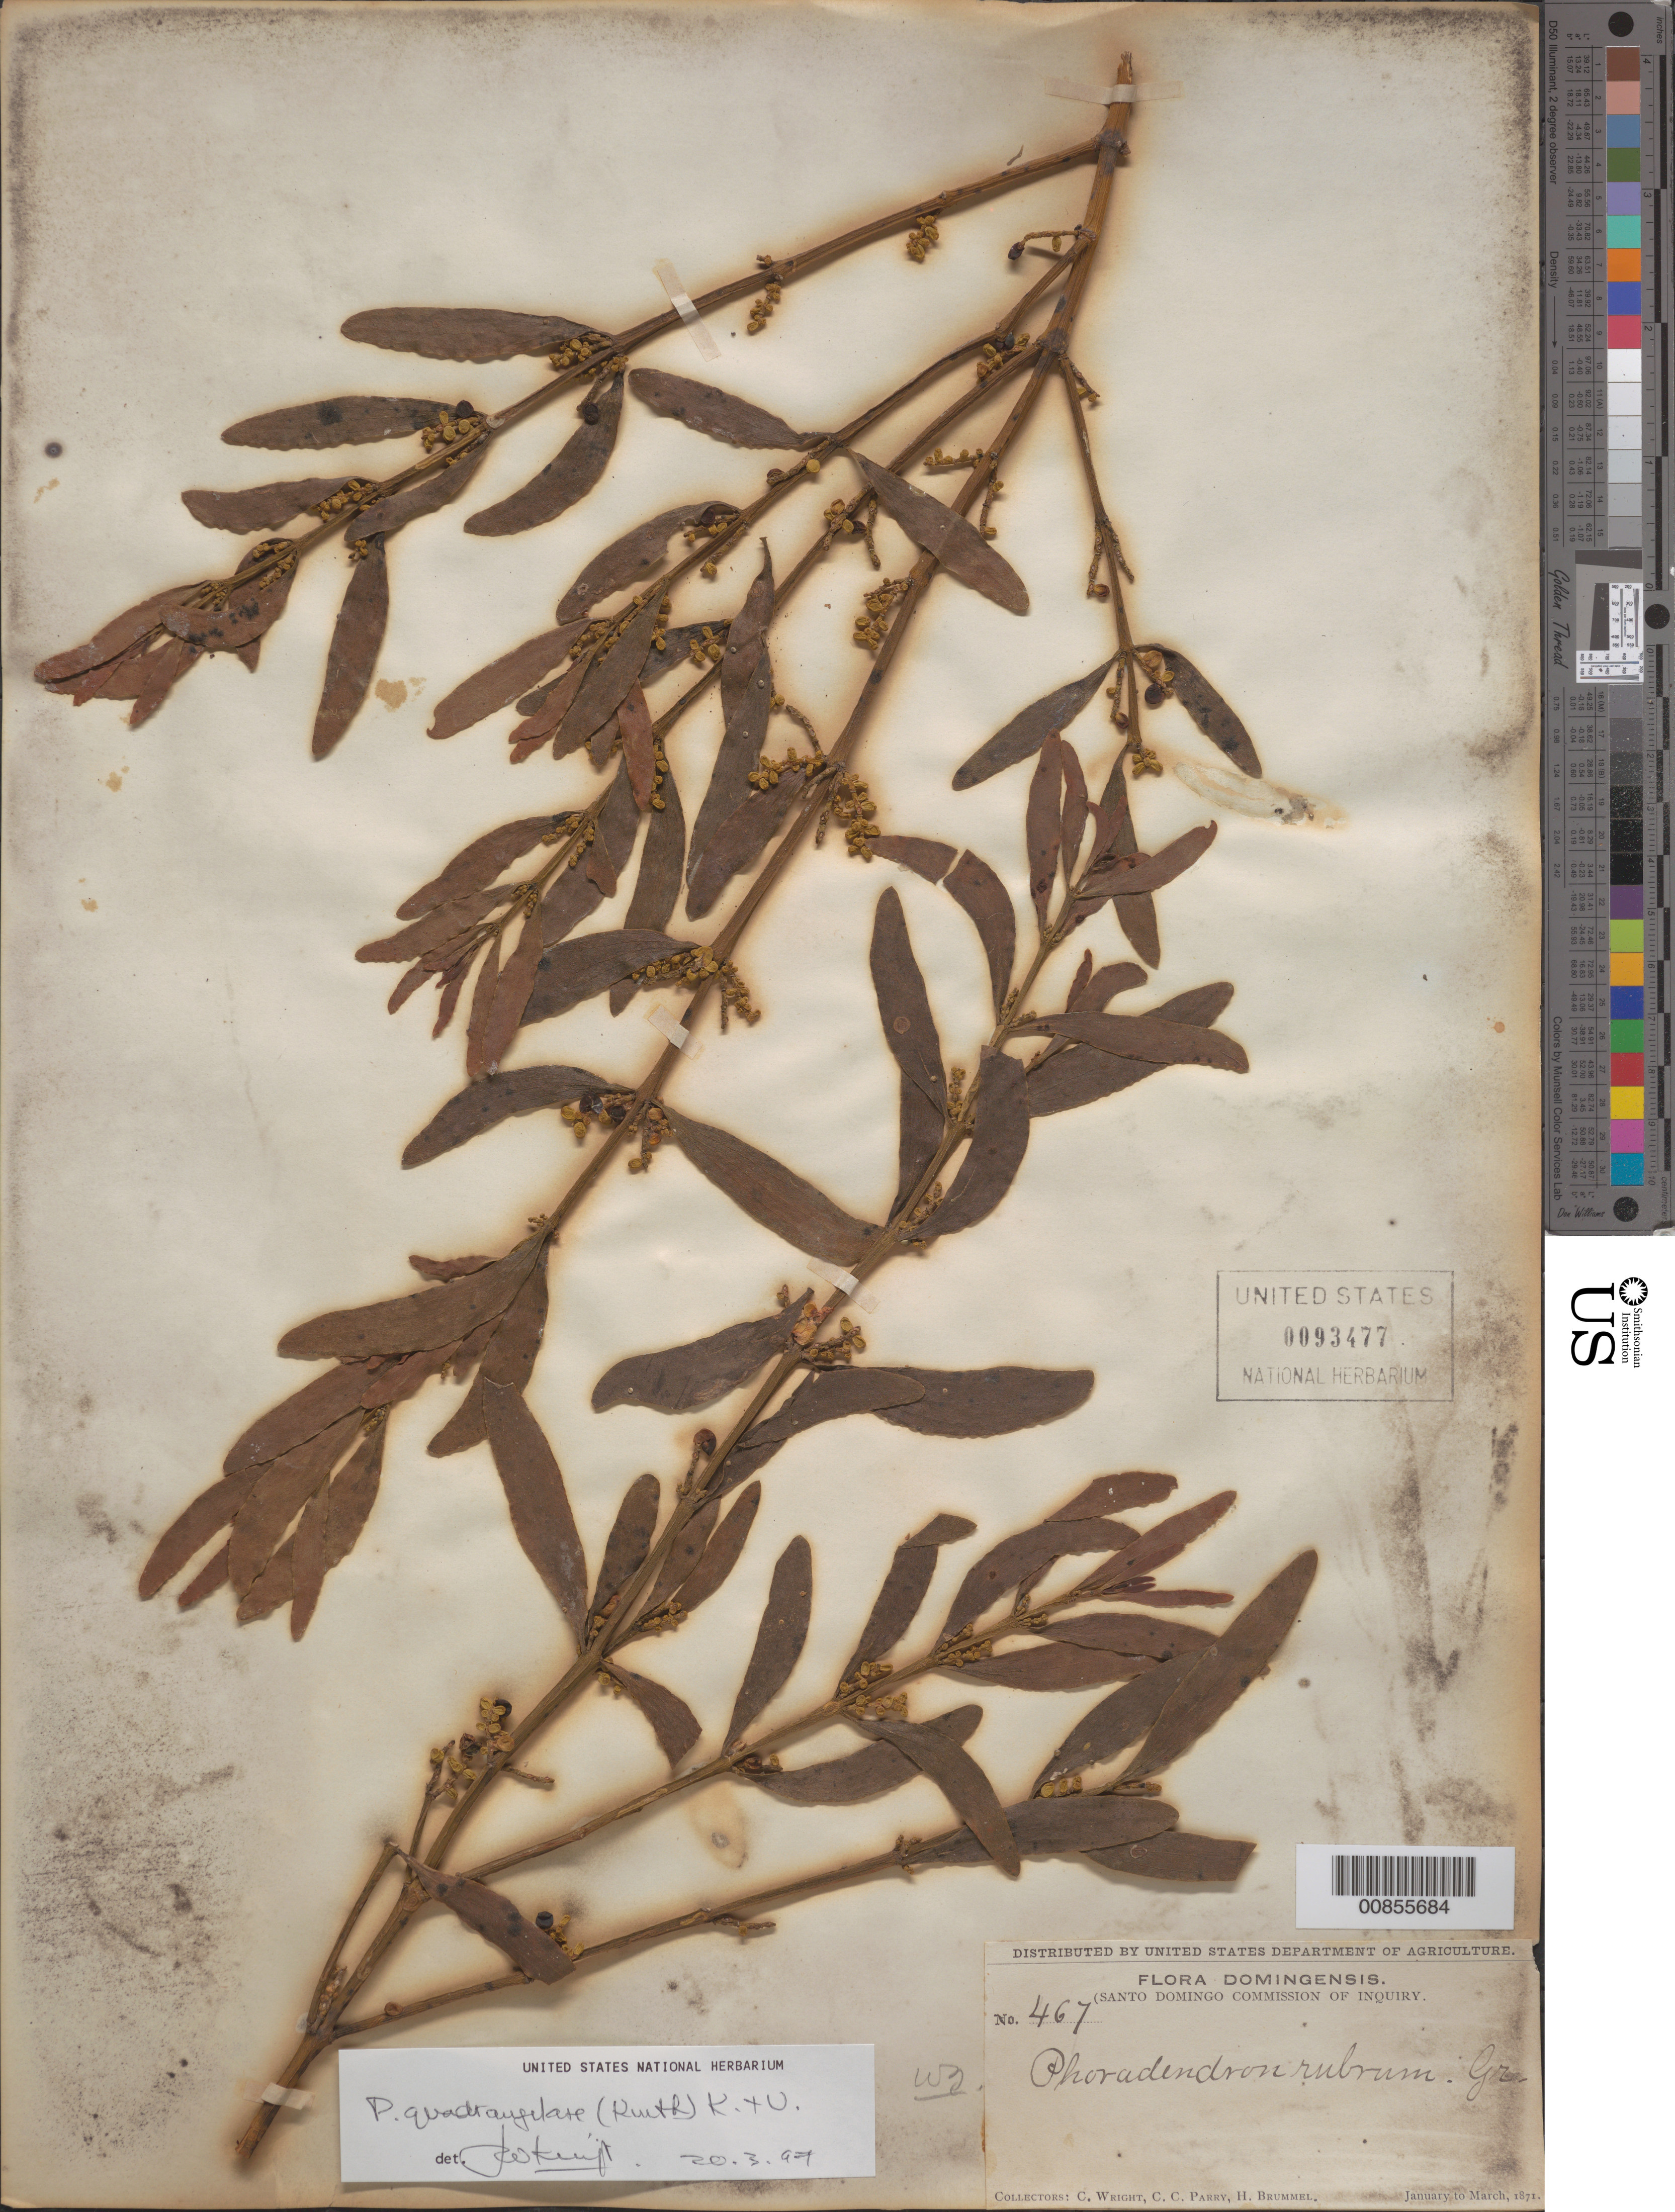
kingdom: Plantae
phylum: Tracheophyta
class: Magnoliopsida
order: Santalales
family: Viscaceae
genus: Phoradendron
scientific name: Phoradendron quadrangulare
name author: (Kunth) Griseb.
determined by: Kuijt, Job, (CANADA)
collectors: C. Wright, C. C. Parry & H. Brummel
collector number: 467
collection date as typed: Jan 1871 to -- Mar 1871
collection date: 1871-01/1871-03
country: Dominican Republic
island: Hispaniola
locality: Dominican Republic.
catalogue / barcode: US 93477